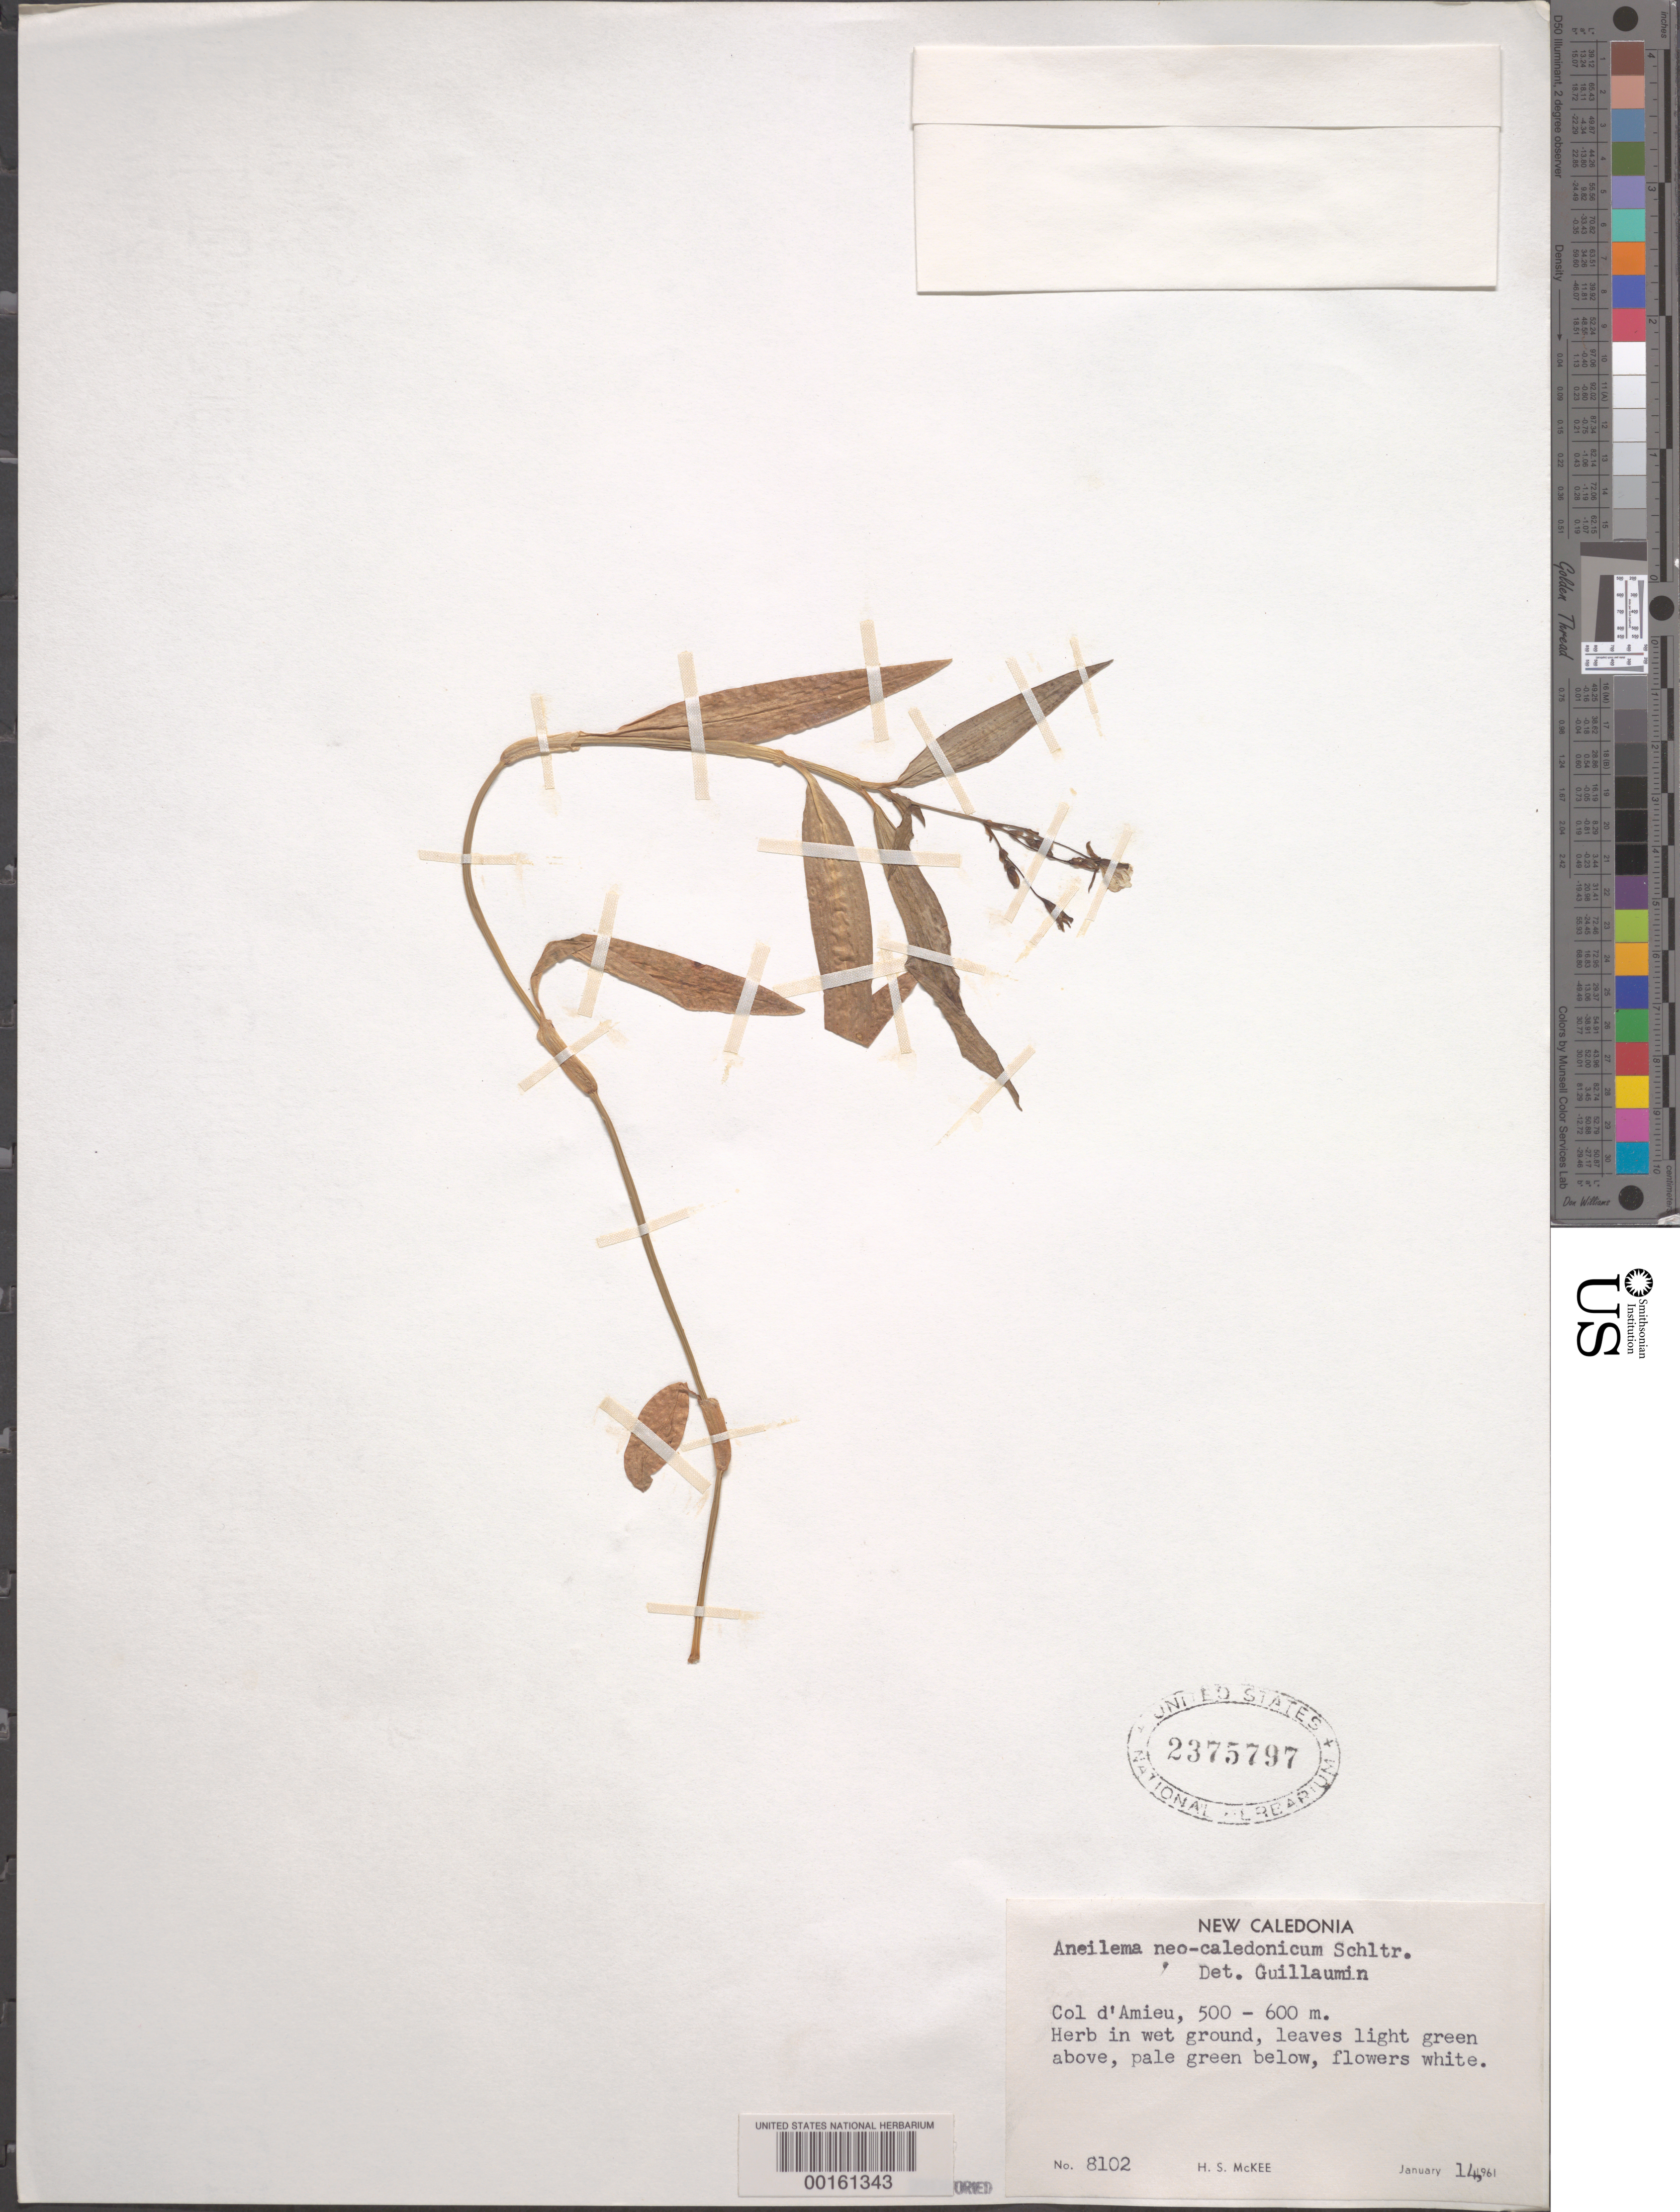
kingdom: Plantae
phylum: Tracheophyta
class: Liliopsida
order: Commelinales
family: Commelinaceae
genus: Aneilema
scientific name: Aneilema neocaledonicum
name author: Schltr.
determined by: Guillaumin, André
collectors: H. S. MacKee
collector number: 8102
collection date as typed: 14 Jan 1961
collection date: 1961-01-14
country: New Caledonia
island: New Caledonia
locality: Col d'amieu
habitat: Wet soil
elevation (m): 500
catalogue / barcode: US 2375797